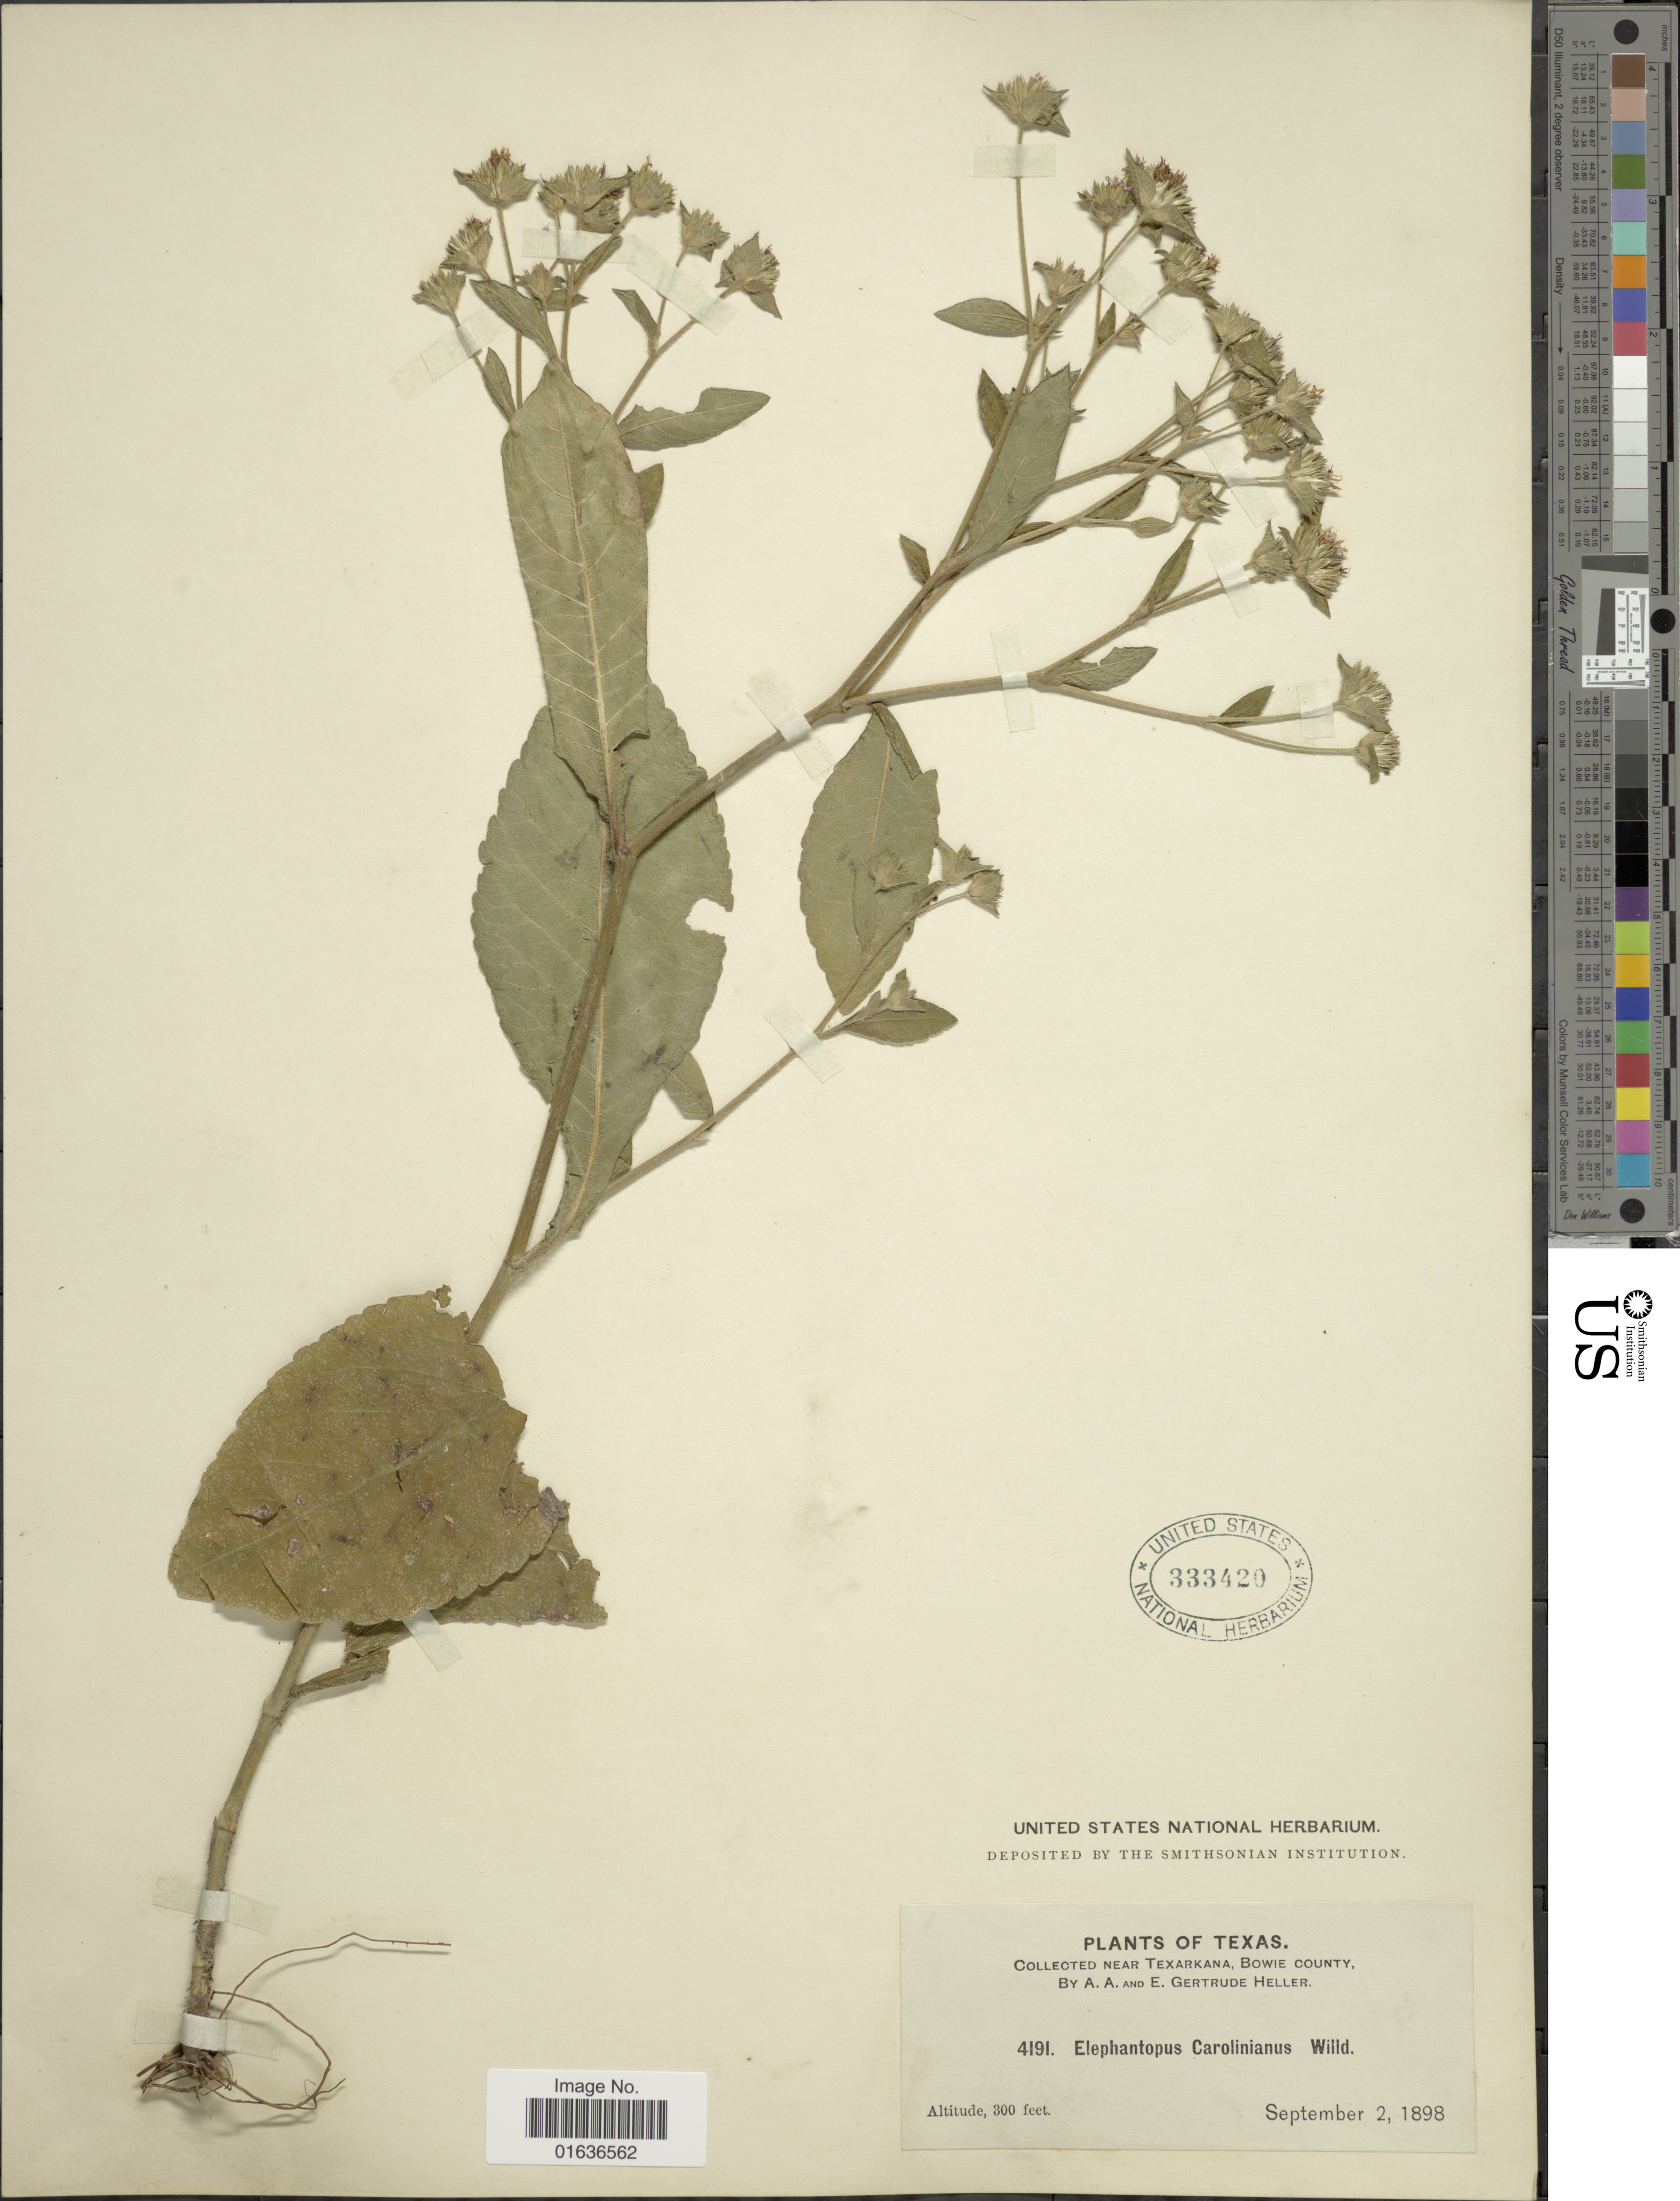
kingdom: Plantae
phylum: Tracheophyta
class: Magnoliopsida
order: Asterales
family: Asteraceae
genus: Elephantopus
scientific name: Elephantopus carolinianus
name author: Raeusch.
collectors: A. A. Heller & E. G. Heller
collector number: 4191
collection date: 1898-09-02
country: United States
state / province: Texas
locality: Near Texarkana, Bowie County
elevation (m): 91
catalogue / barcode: US 333420